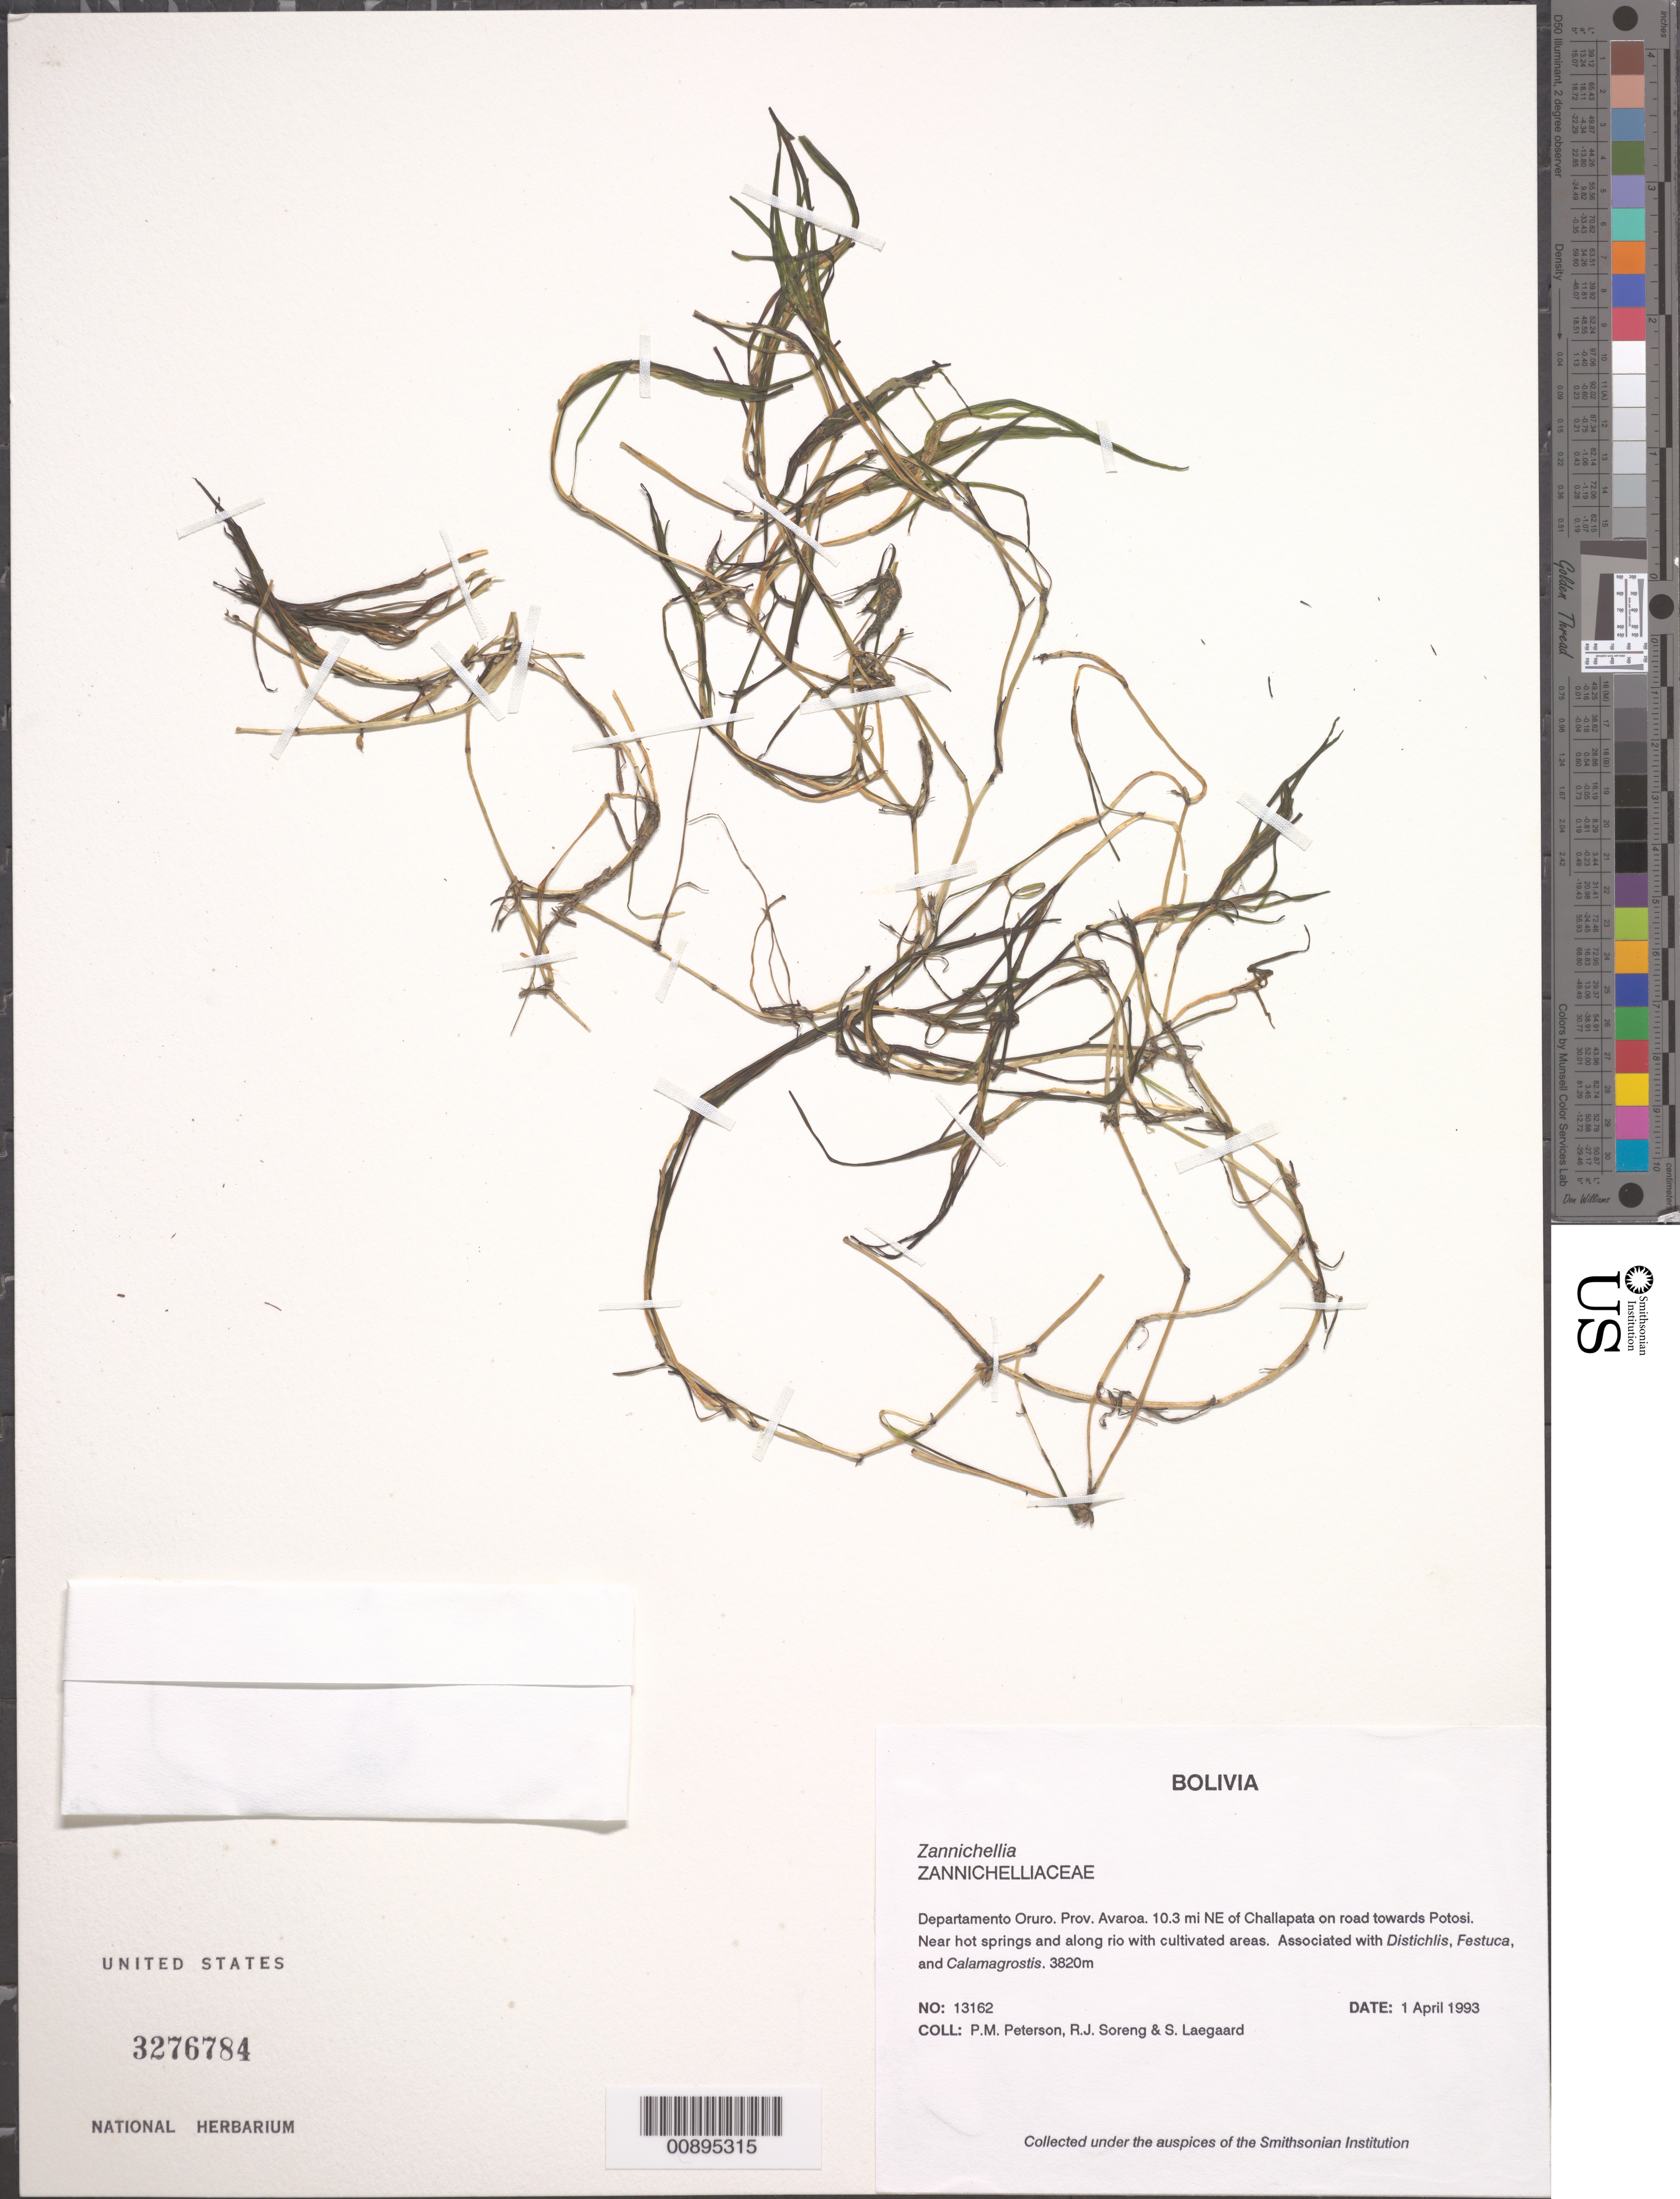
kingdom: Plantae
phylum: Tracheophyta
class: Liliopsida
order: Alismatales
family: Potamogetonaceae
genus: Zannichellia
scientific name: Zannichellia sp.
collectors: P. M. Peterson, R. J. Soreng & S. Lægaard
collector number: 13162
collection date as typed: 01 Apr 1993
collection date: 1993-04-01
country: Bolivia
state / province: Oruro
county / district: Avaroa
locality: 10.3 mi NE of Challapata on road towards Potosi.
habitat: Near hot springs and along rio with cultivated areas. Associated with Distichlis, Festuca, and Calamagrostis.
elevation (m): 3820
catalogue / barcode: US 3276784